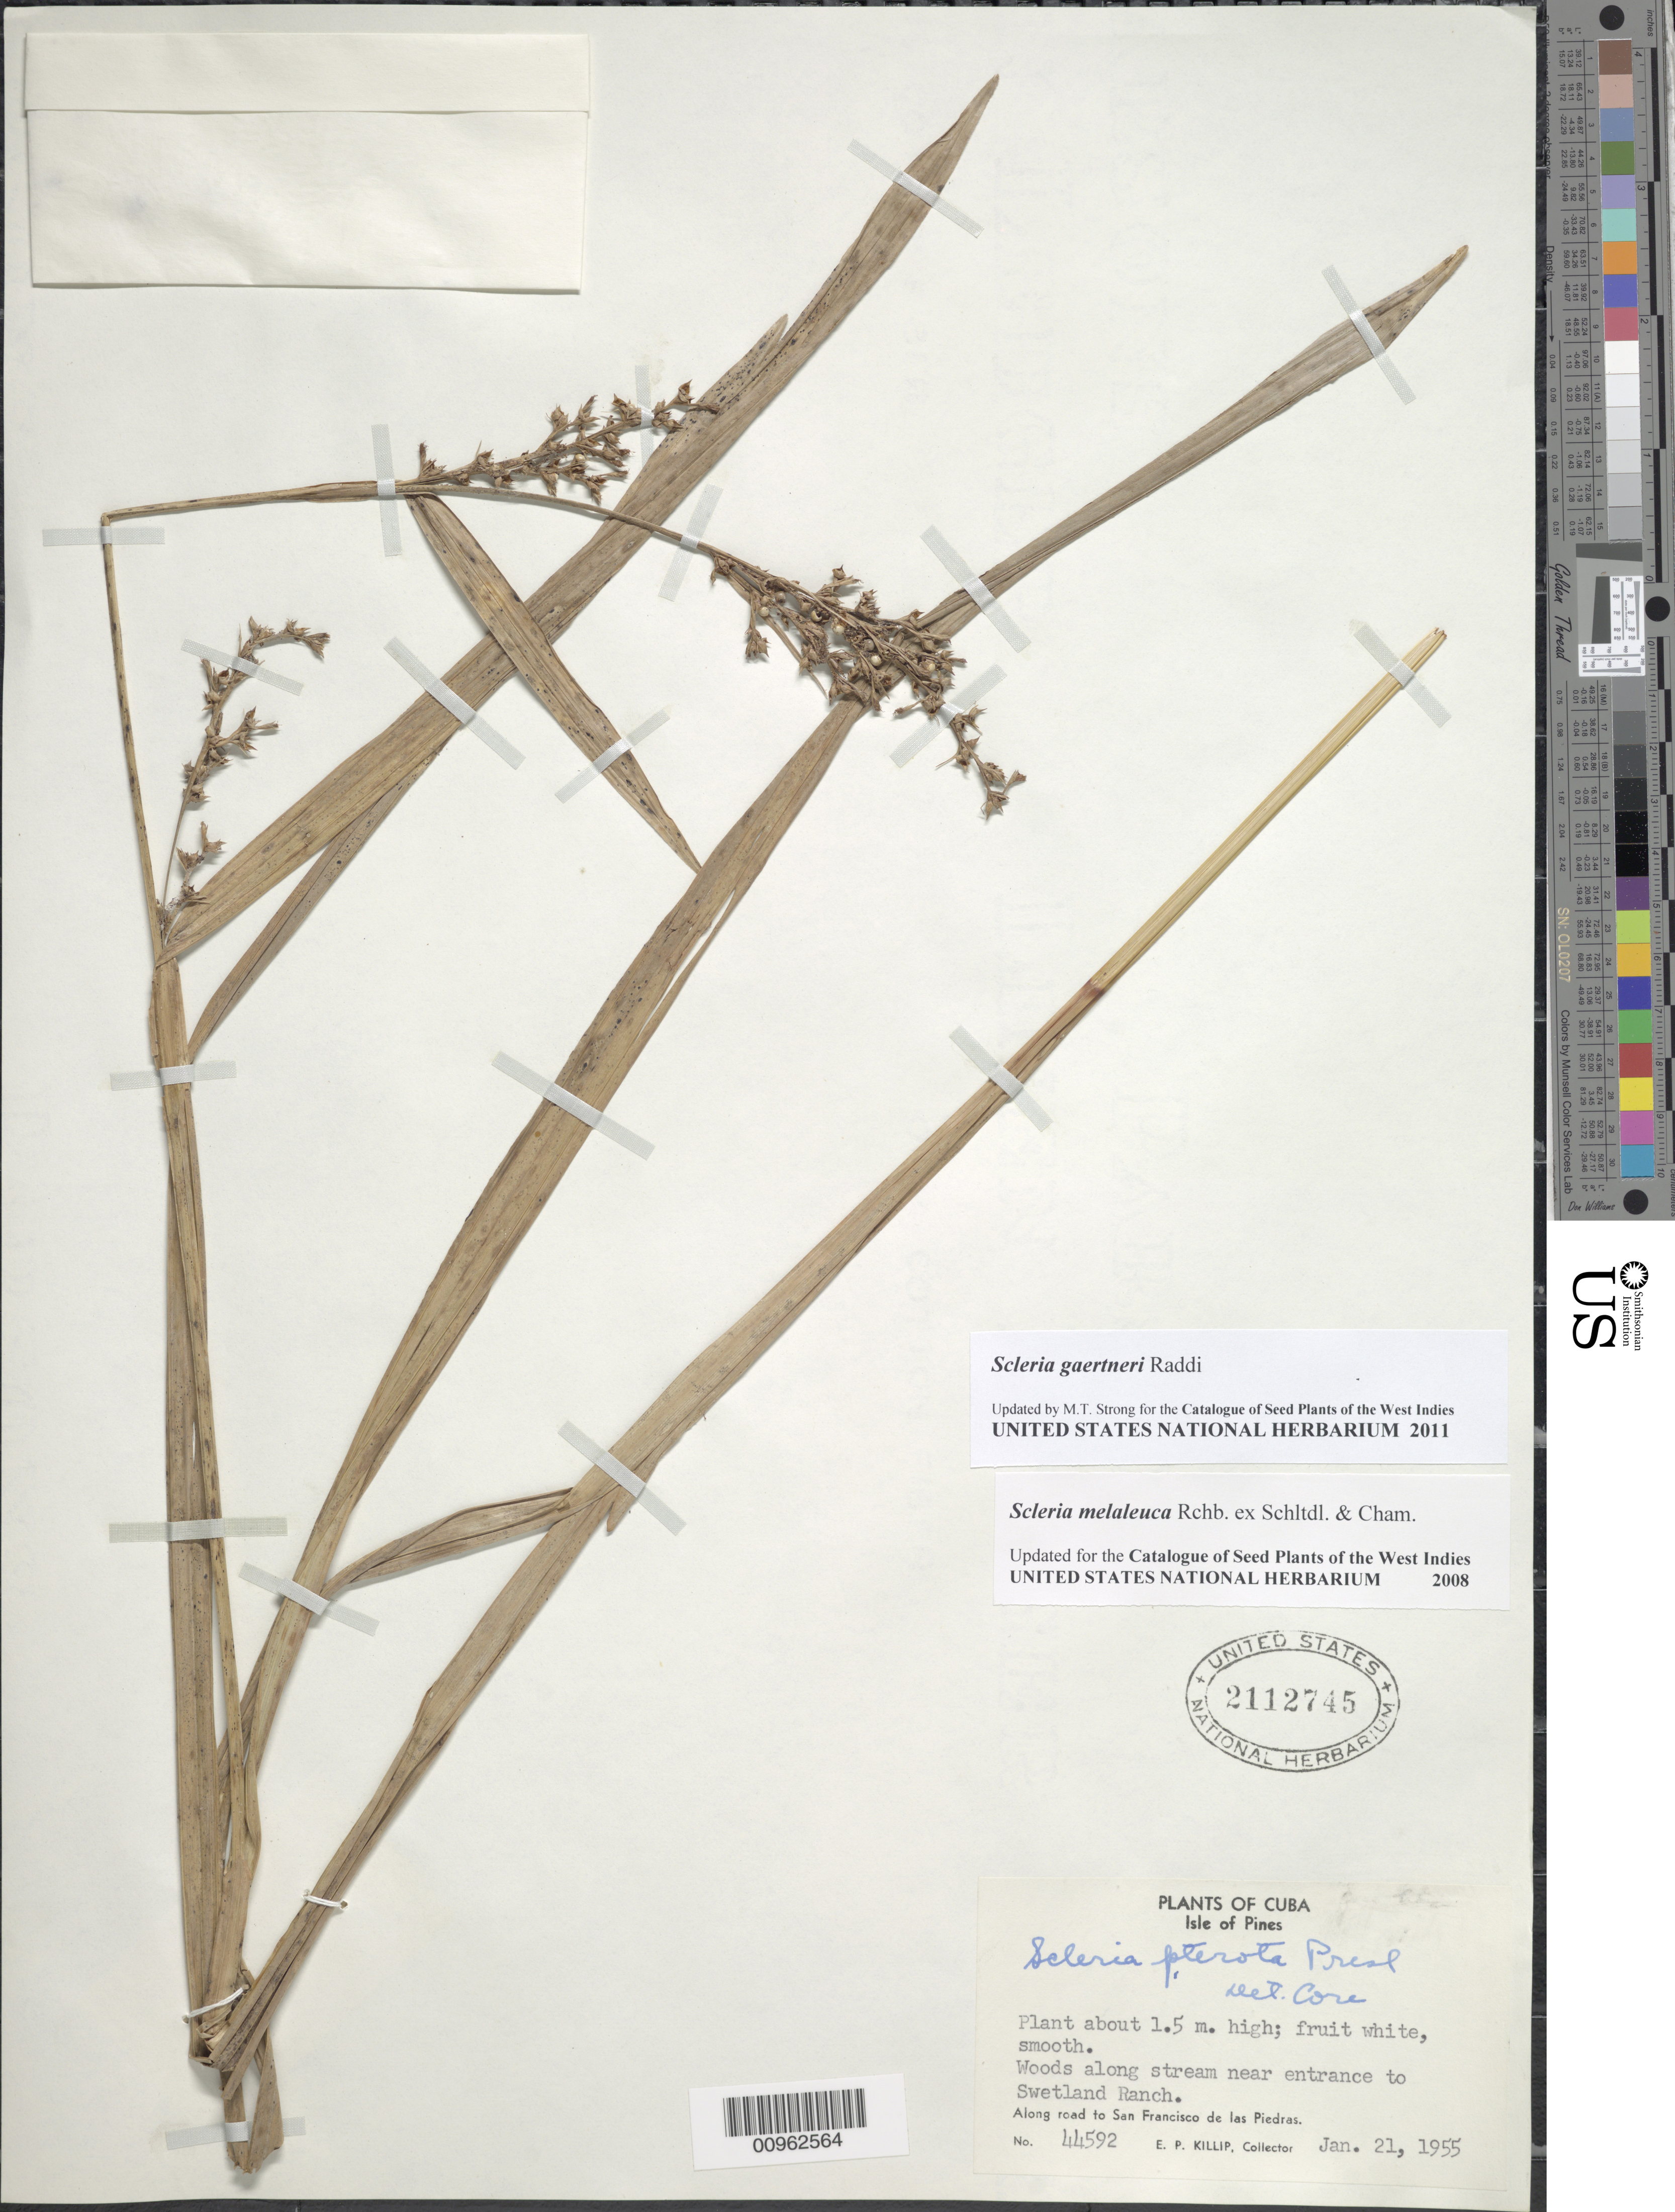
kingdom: Plantae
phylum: Tracheophyta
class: Liliopsida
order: Poales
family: Cyperaceae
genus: Scleria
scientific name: Scleria gaertneri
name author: Raddi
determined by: Strong, M. T., (US), Smithsonian Institution - National Museum of Natural History (UNITED STATES)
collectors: E. P. Killip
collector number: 44592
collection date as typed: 21 Jan 1955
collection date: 1955-01-21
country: Cuba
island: Isla de la Juventud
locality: Isle of Pines, Along road to San Francisco de las Piedras, near entrance to Swetland Ranch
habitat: Woods along stream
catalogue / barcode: US 2112745